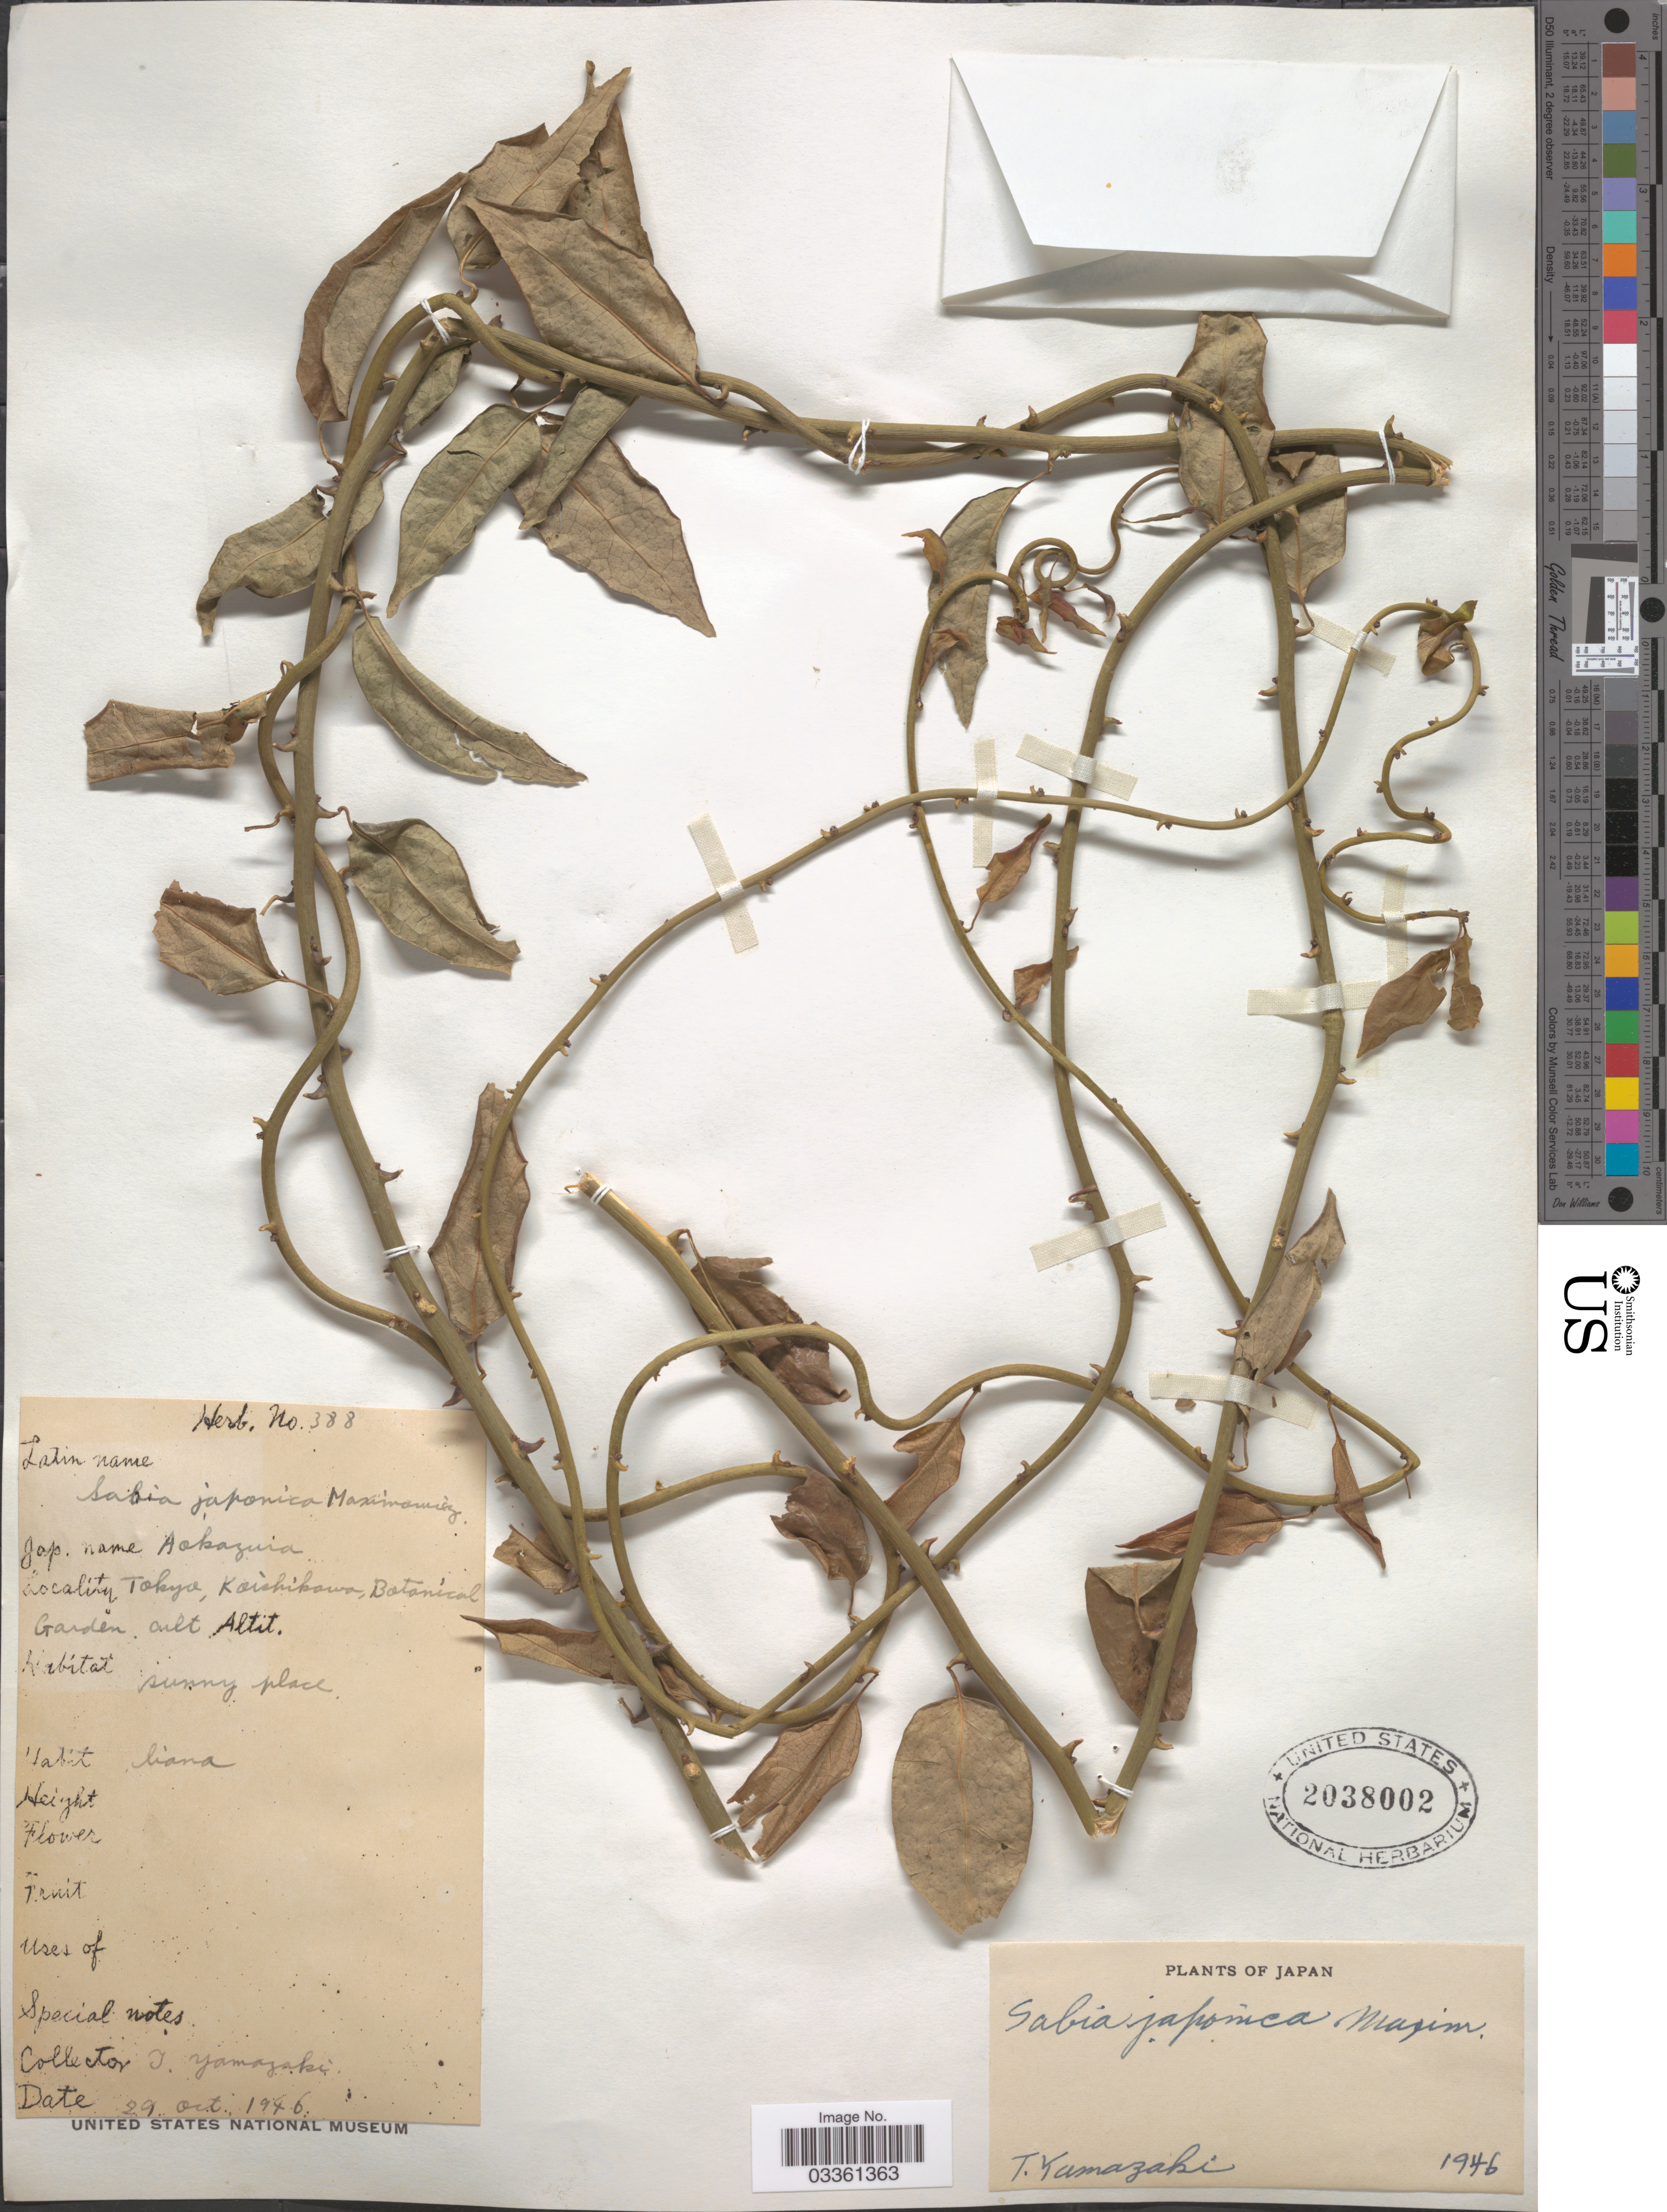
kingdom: Plantae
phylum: Tracheophyta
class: Magnoliopsida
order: Proteales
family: Sabiaceae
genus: Sabia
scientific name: Sabia japonica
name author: Maxim.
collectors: T. Yamazaki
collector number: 388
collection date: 1946-10-29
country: Japan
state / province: Tokyo, Federal City of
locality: Koishikawa, Botanical Garden.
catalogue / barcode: US 2038002